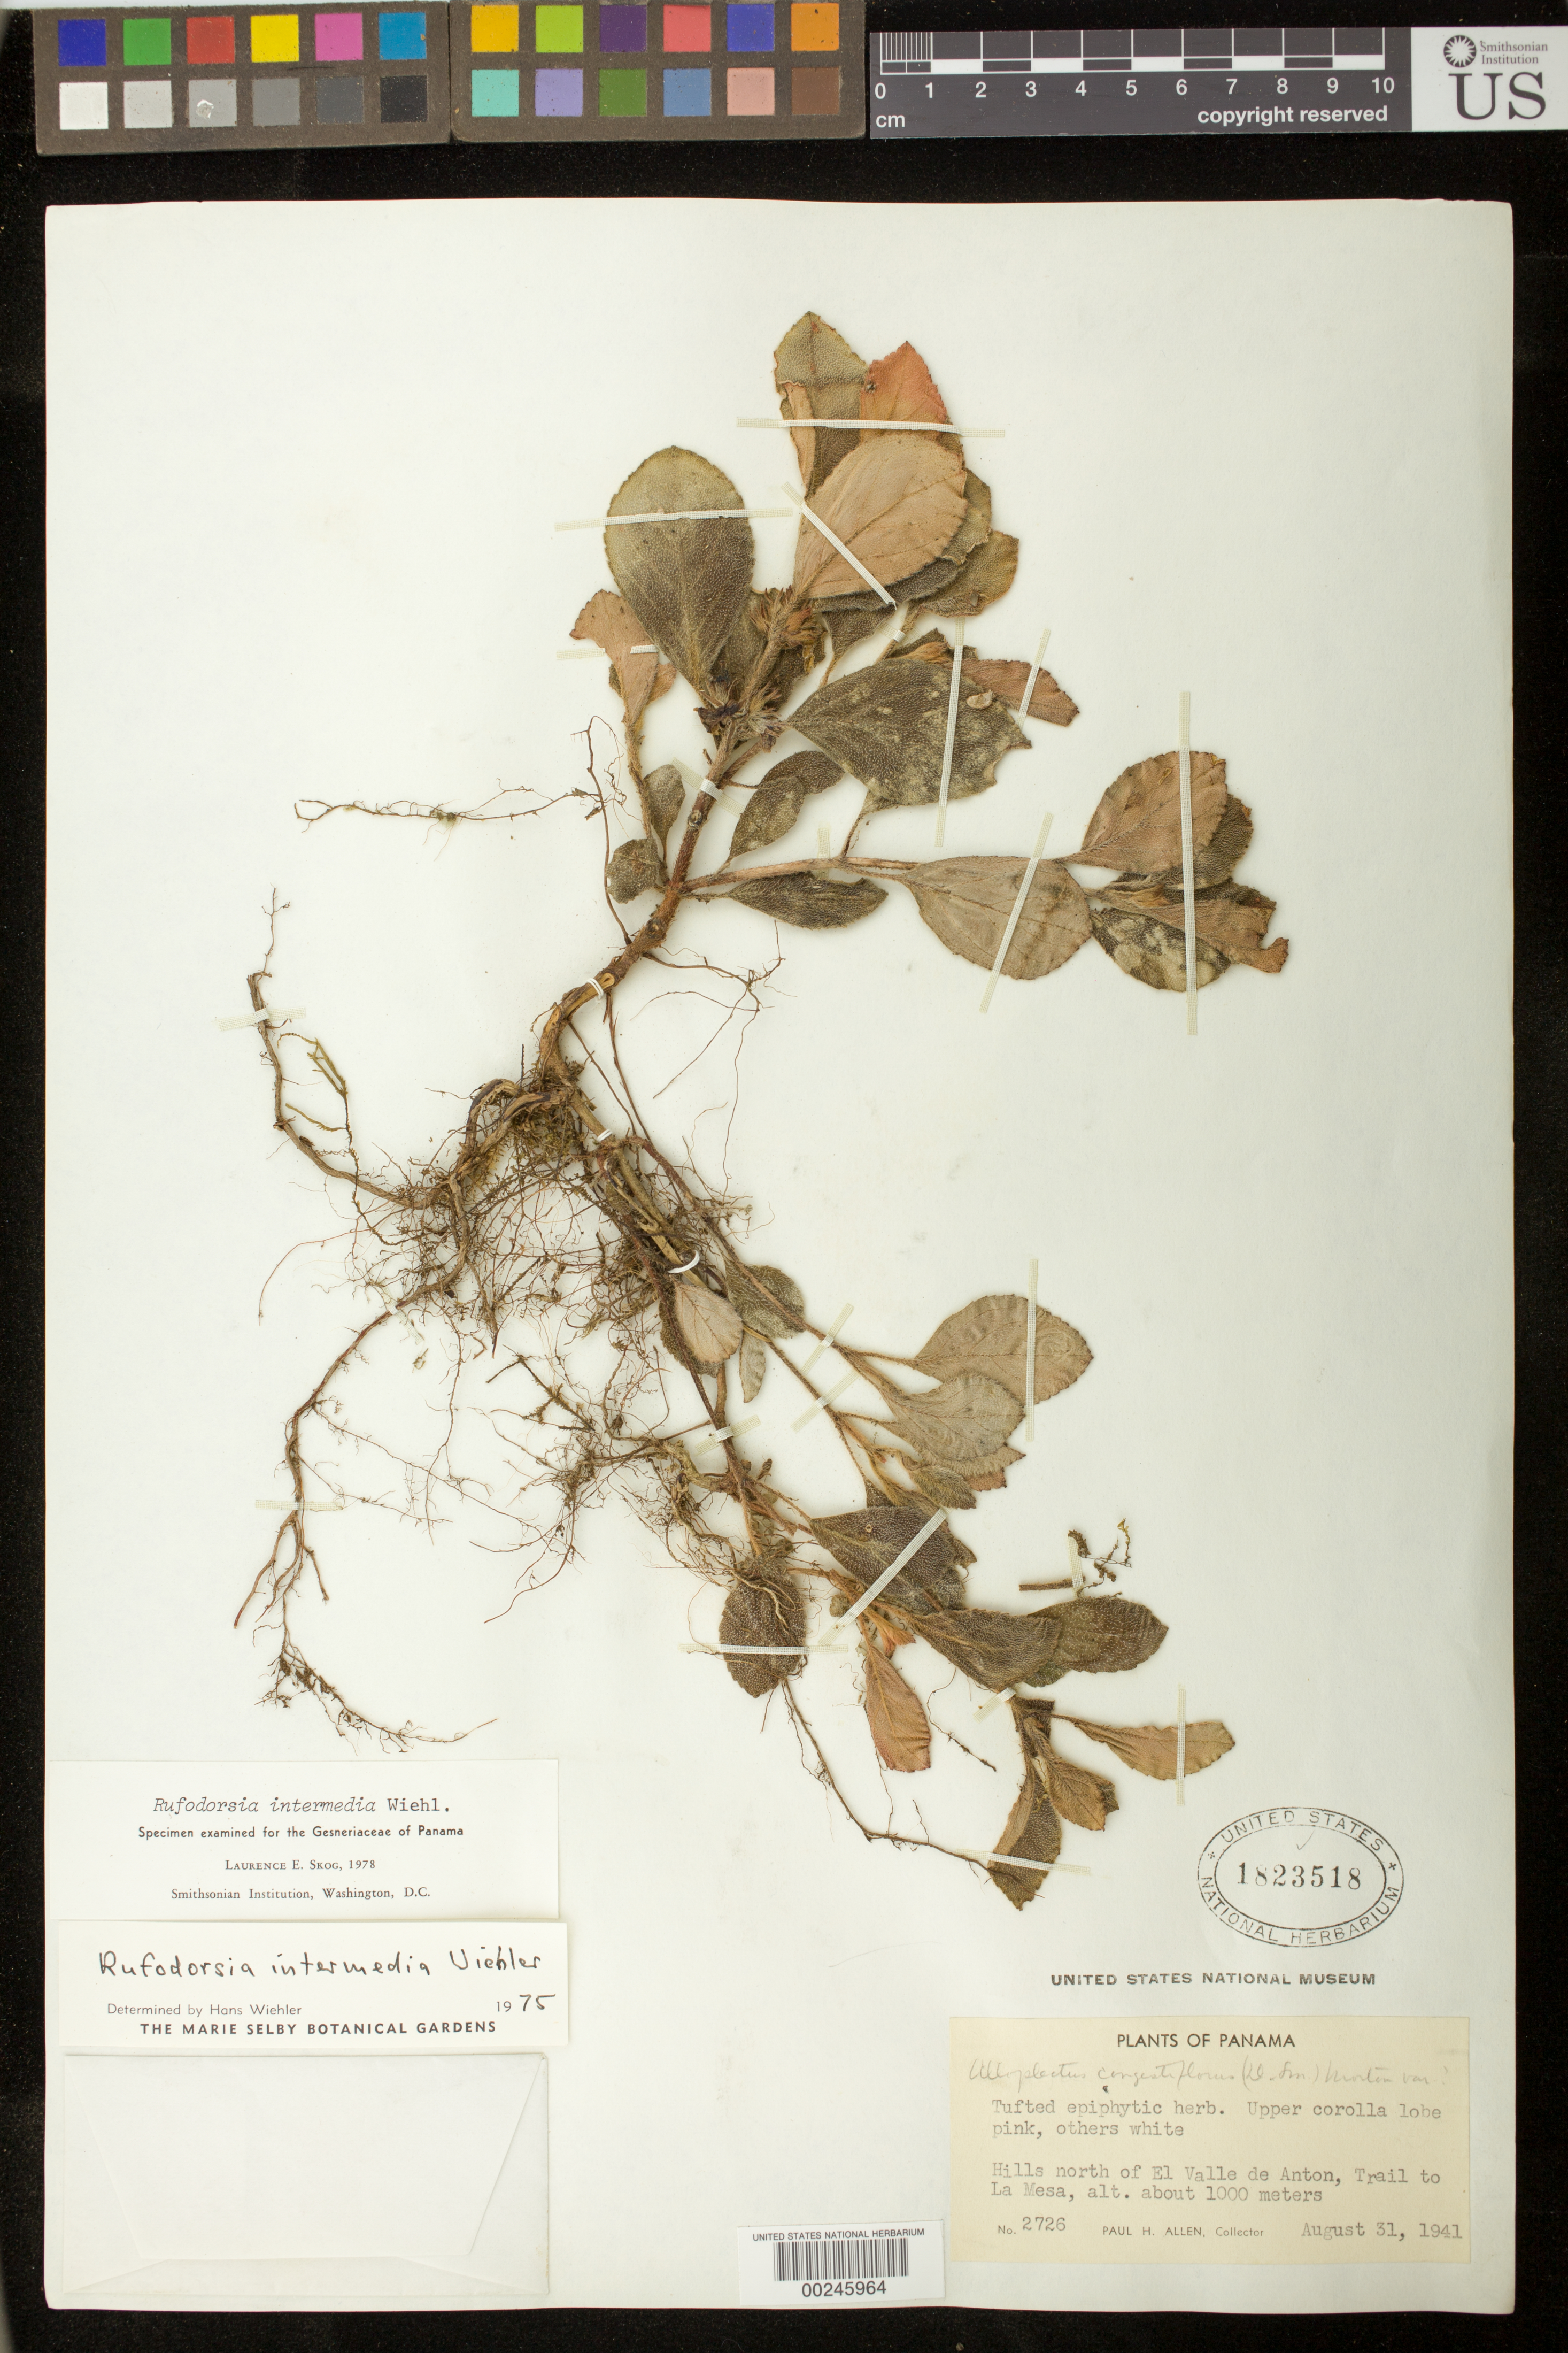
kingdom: Plantae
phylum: Tracheophyta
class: Magnoliopsida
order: Lamiales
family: Gesneriaceae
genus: Rufodorsia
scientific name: Rufodorsia intermedia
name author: Wiehler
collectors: P. H. Allen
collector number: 2726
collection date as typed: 31 Aug 1941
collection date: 1941-08-31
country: Panama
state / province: Coclé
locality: Hills N of El Valle de Anton, trail to La Mesa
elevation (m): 1000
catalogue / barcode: US 1823518